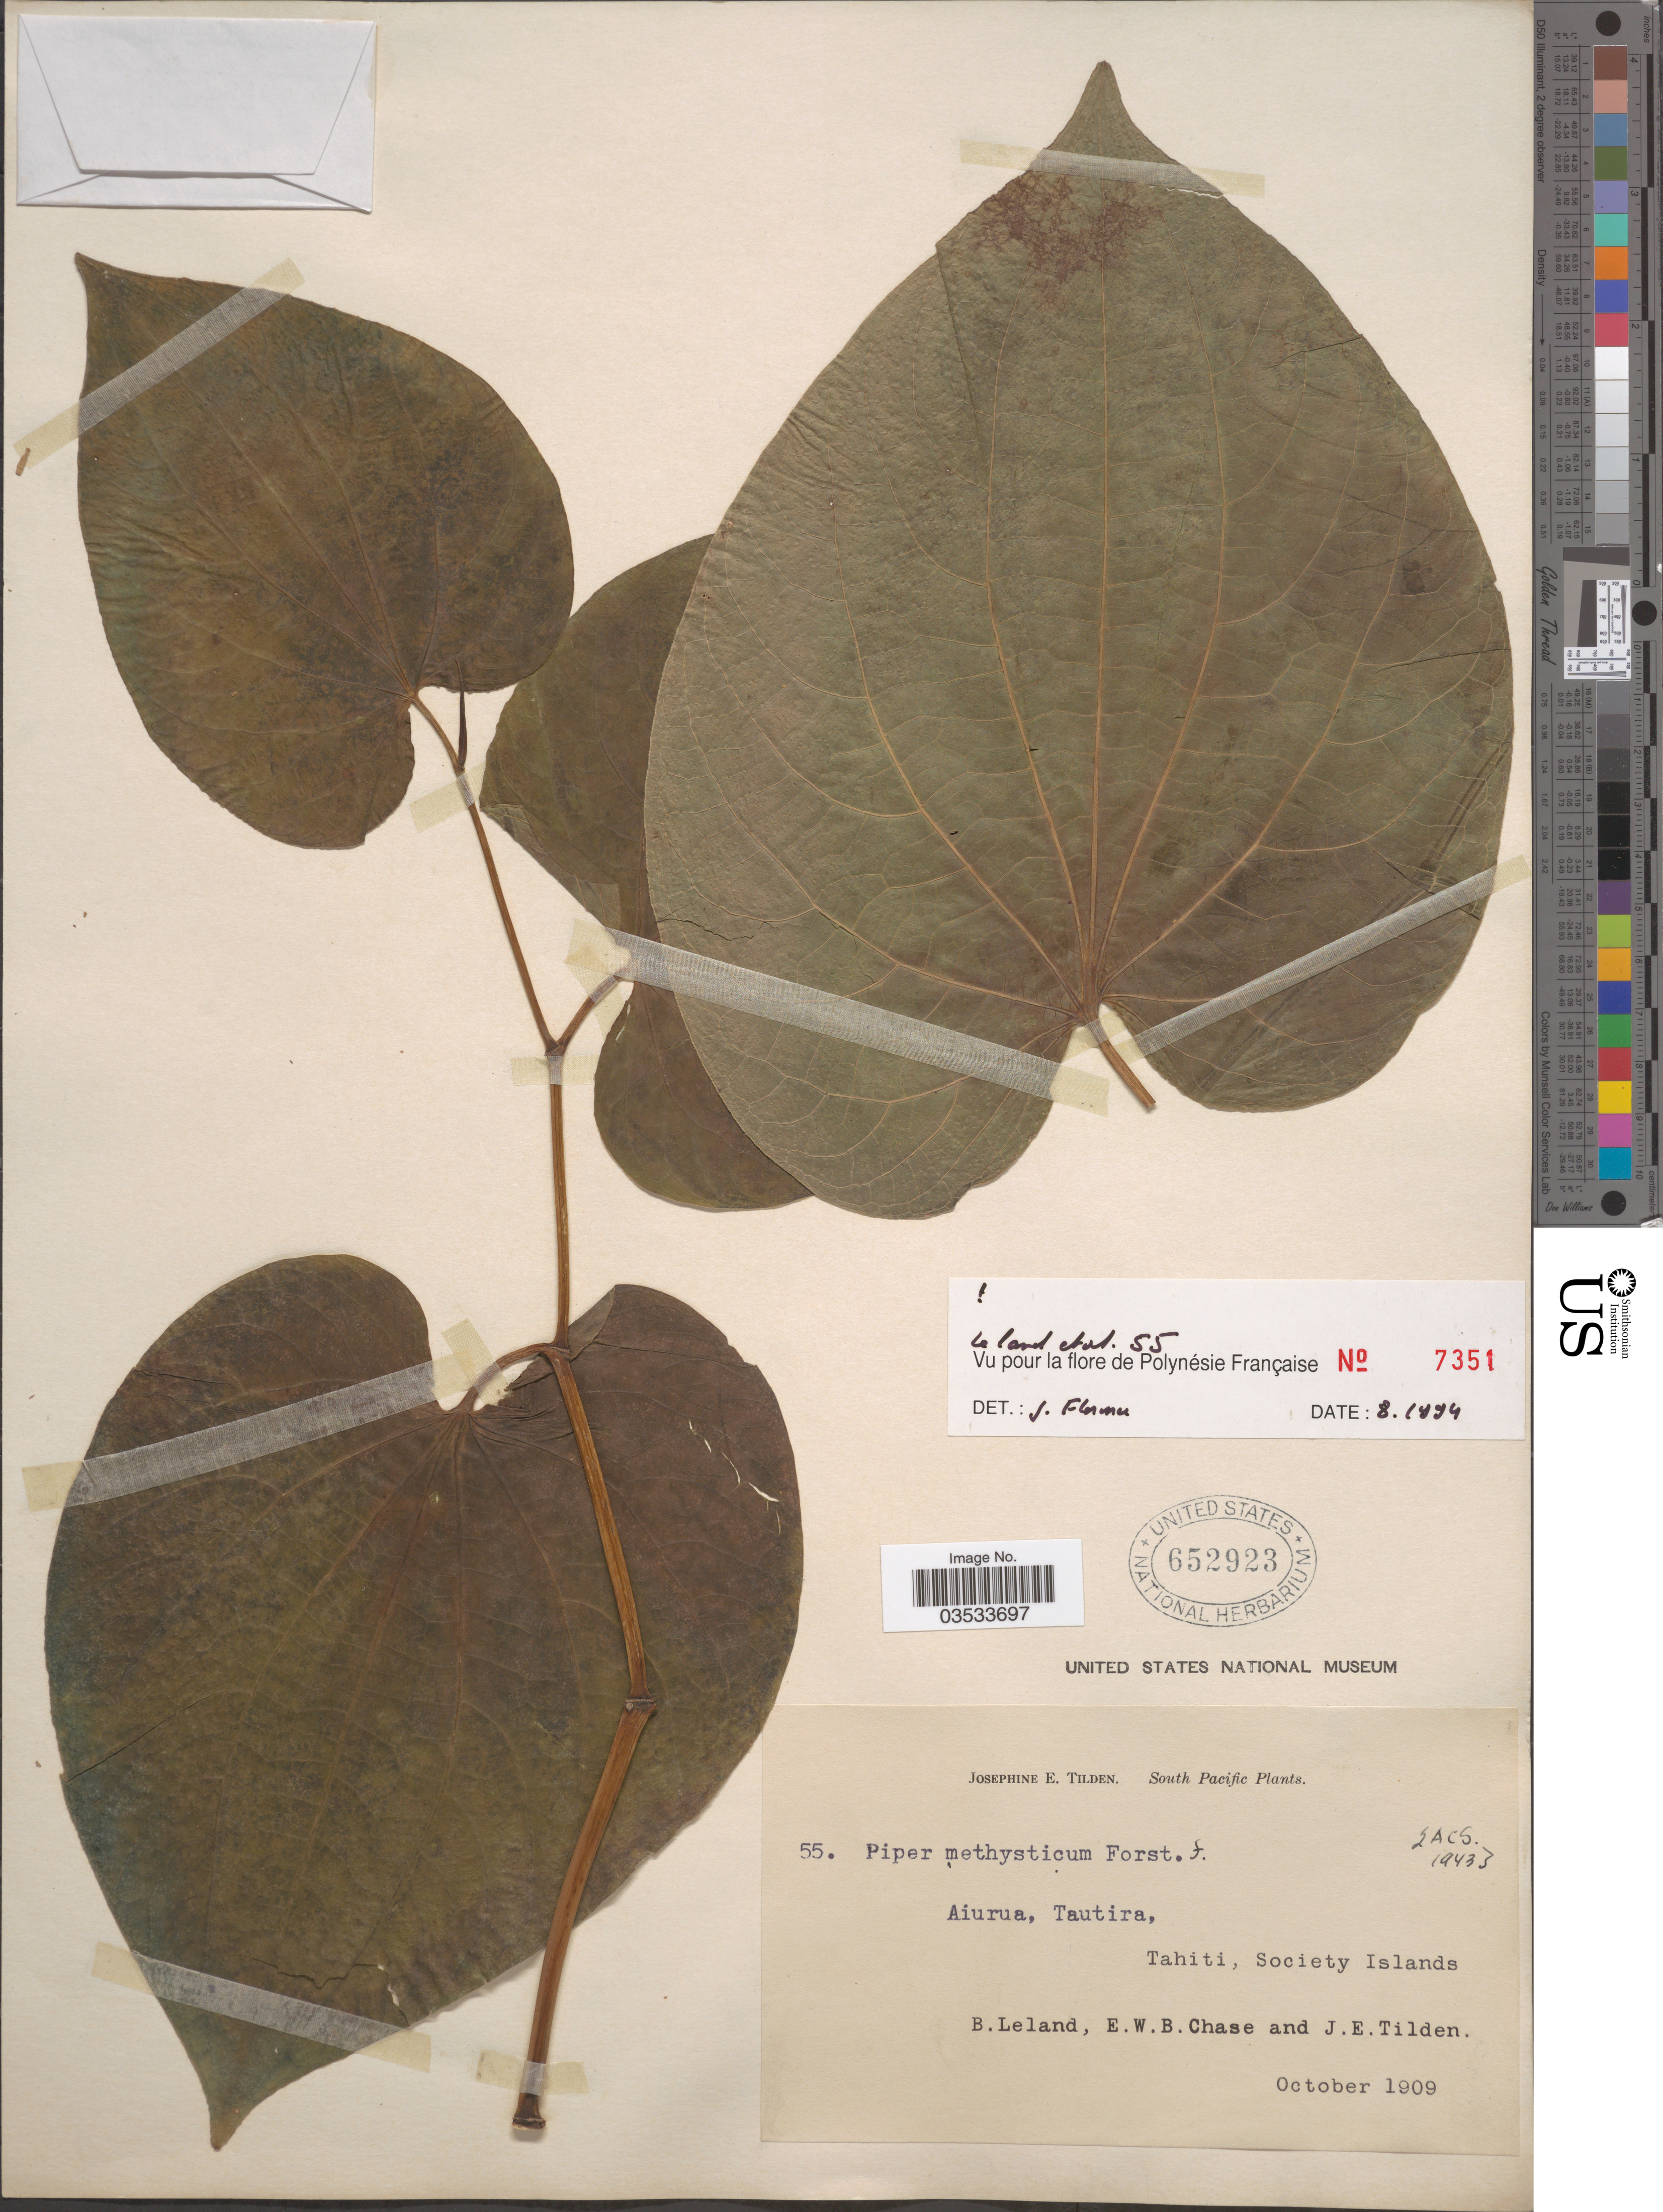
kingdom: Plantae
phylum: Tracheophyta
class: Magnoliopsida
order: Piperales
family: Piperaceae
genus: Piper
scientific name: Piper methysticum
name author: J.R. Forst. & G. Forst.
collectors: B. Leland, E. W. Chase & J. E. Tilden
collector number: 55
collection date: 1909-10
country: French Polynesia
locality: South Pacific. Aiurua, Tautira, Tahiti, Society Islands.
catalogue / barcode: US 652923